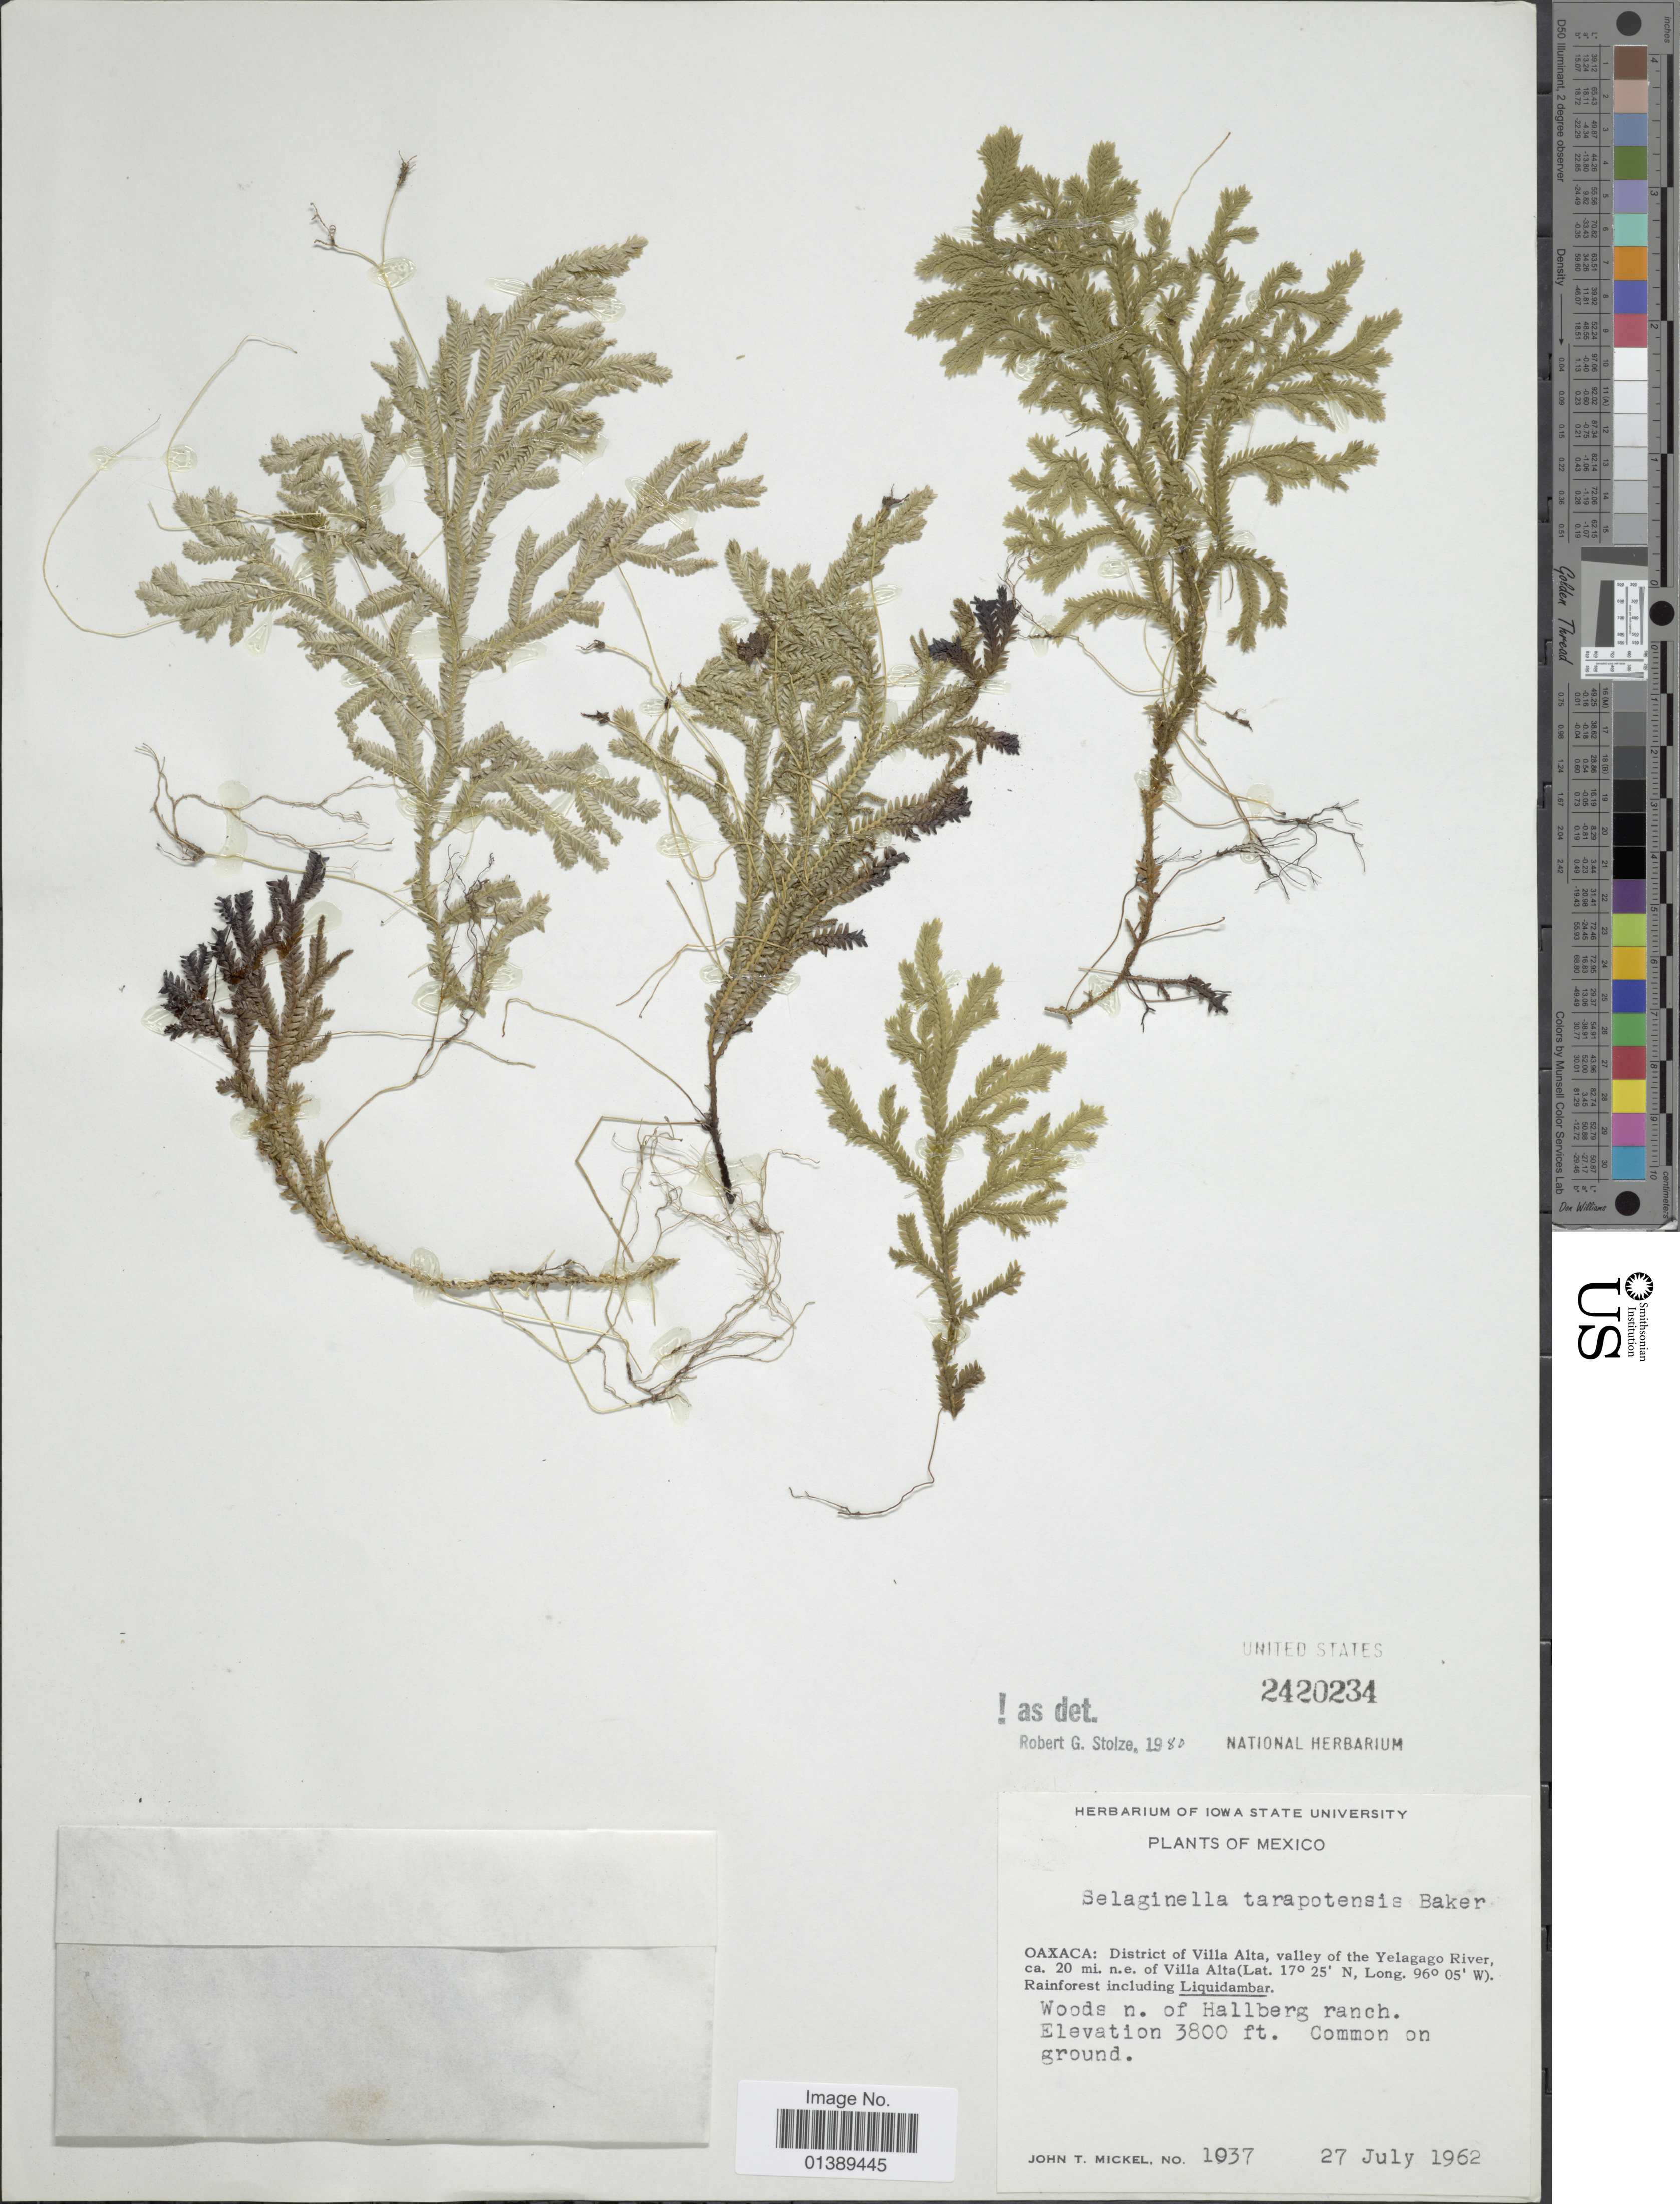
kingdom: Plantae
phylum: Tracheophyta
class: Lycopodiopsida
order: Selaginellales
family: Selaginellaceae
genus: Selaginella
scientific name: Selaginella tarapotensis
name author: Baker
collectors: J. T. Mickel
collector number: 1037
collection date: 1962-07-27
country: Mexico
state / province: Oaxaca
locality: District of Villa Alta, valley of the yelagago River, ca 20 mi n.e. Villa Alta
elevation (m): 1158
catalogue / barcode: US 2420234